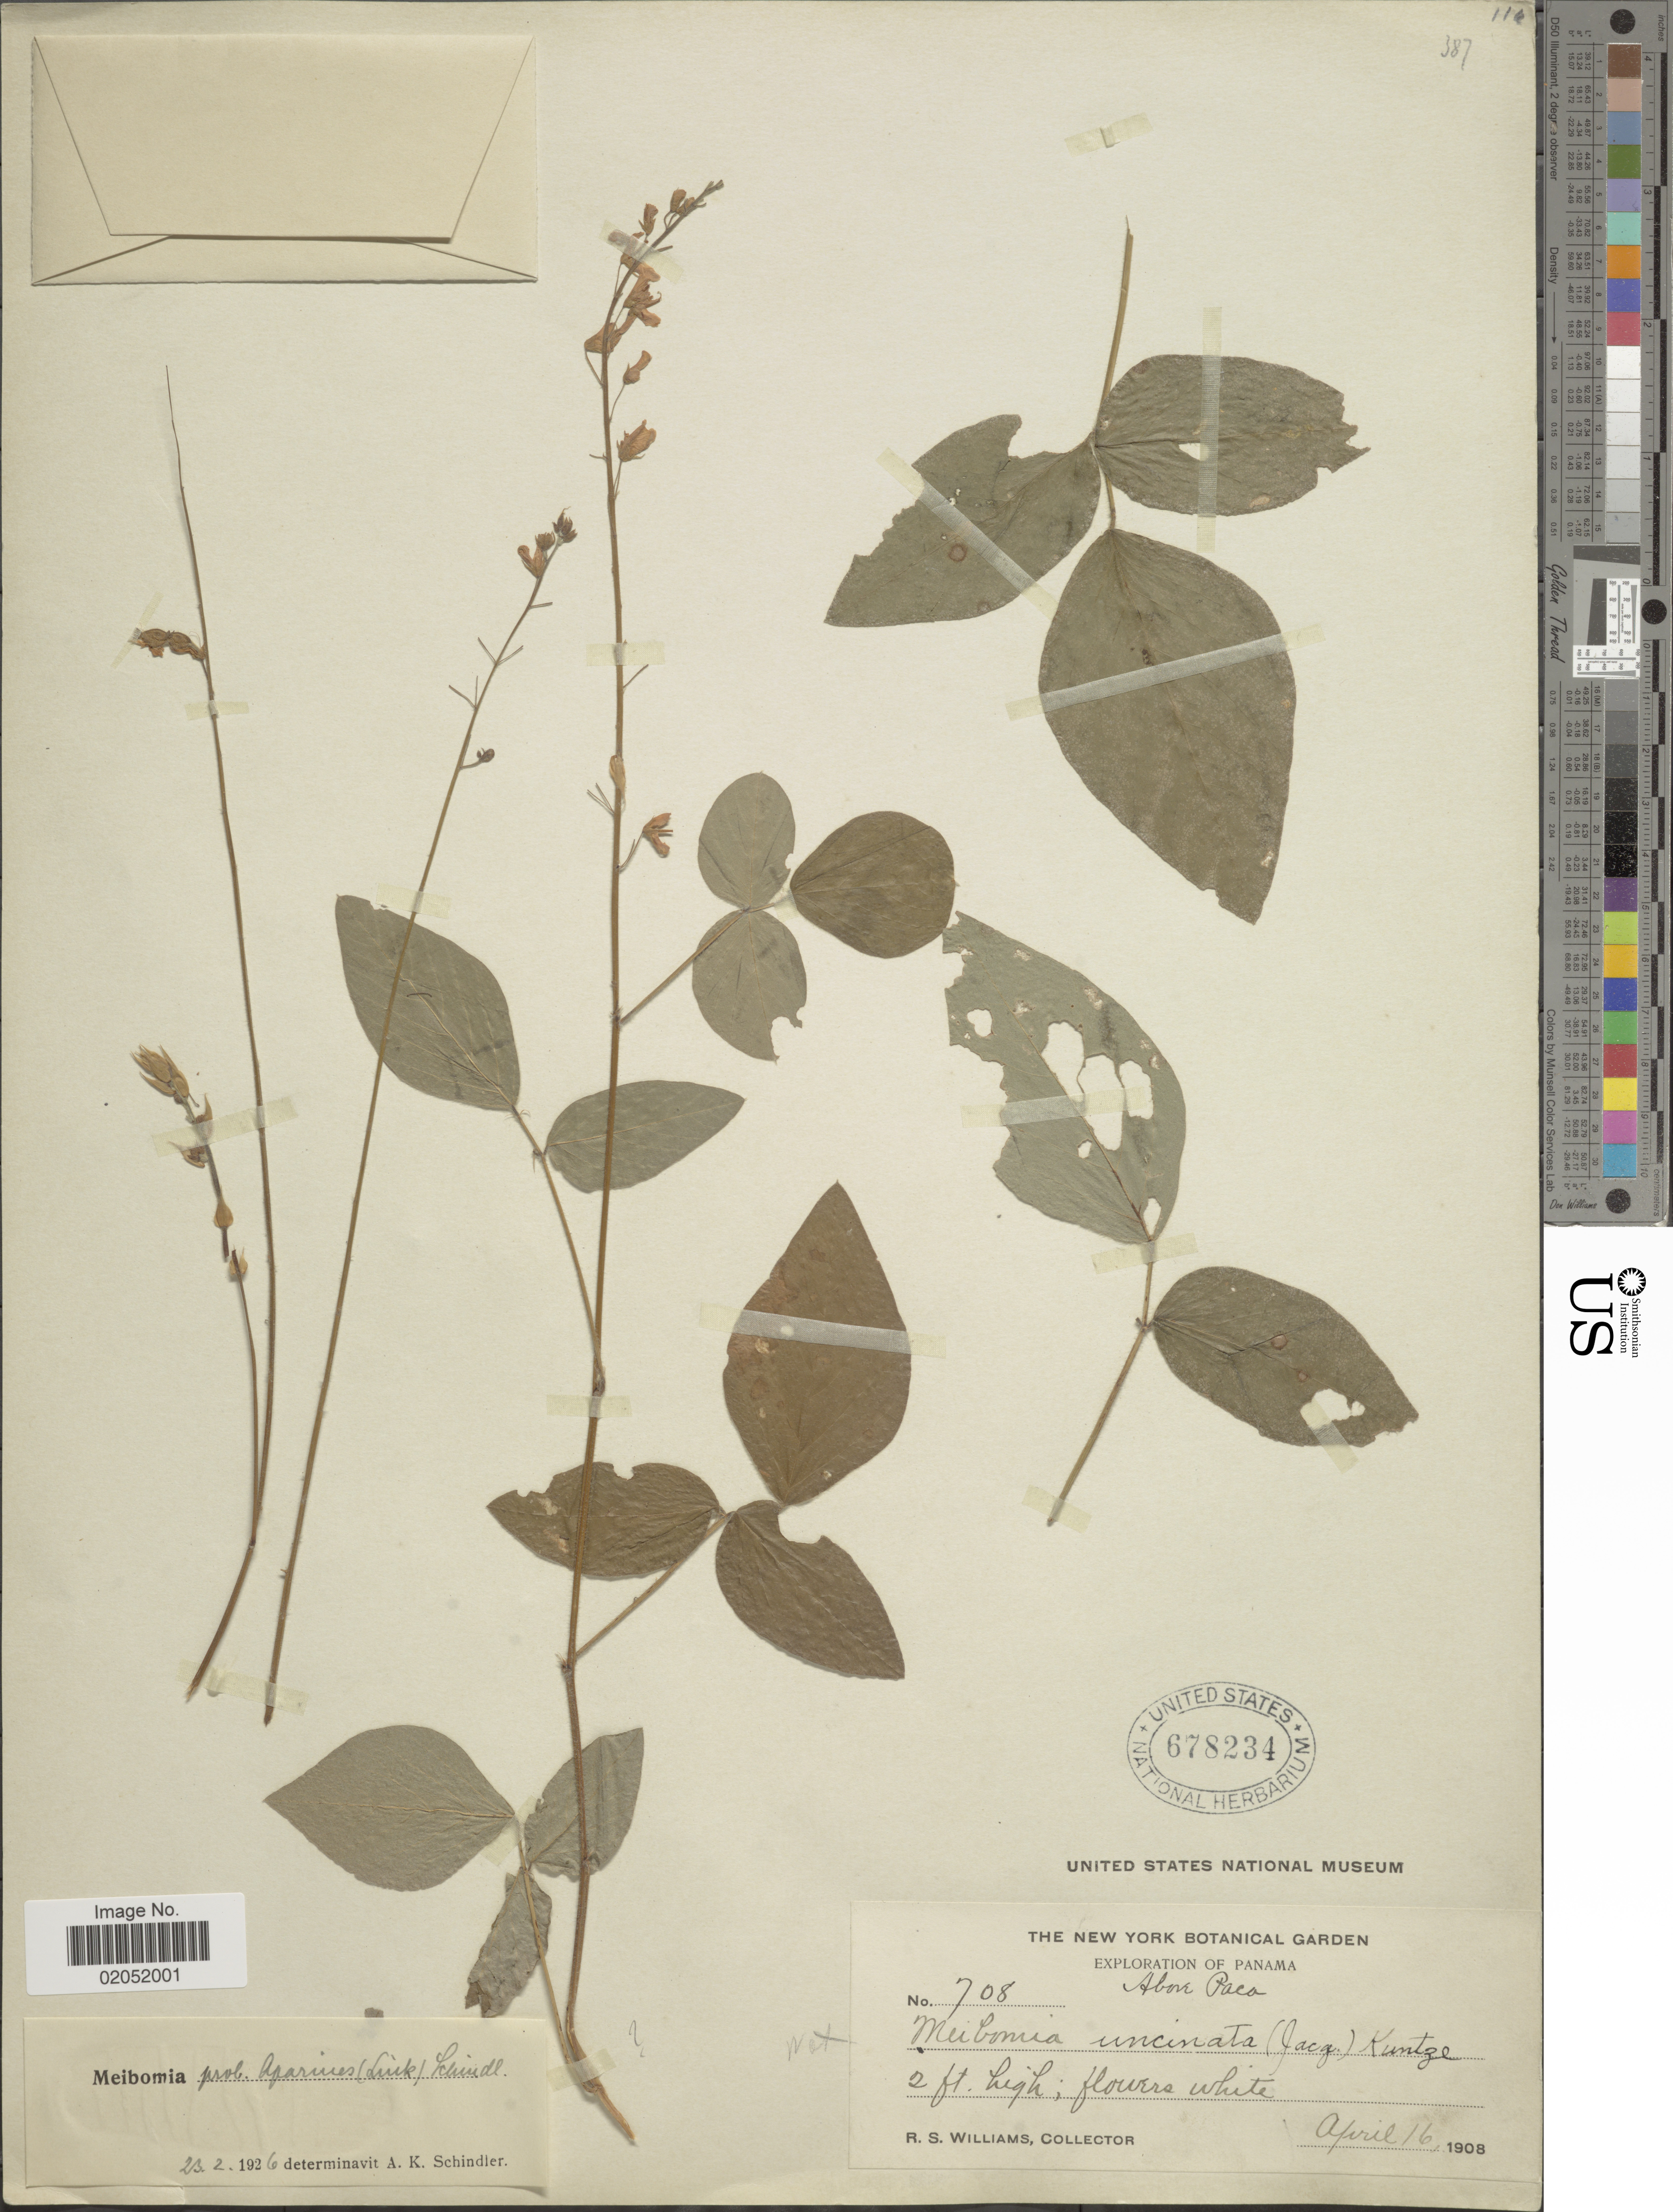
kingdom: Plantae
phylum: Tracheophyta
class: Magnoliopsida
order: Fabales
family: Fabaceae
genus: Desmodium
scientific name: Desmodium aparines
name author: (Link) DC.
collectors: R. S. Williams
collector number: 708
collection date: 1908-04-16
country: Panama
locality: Above Paco.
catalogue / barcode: US 678234